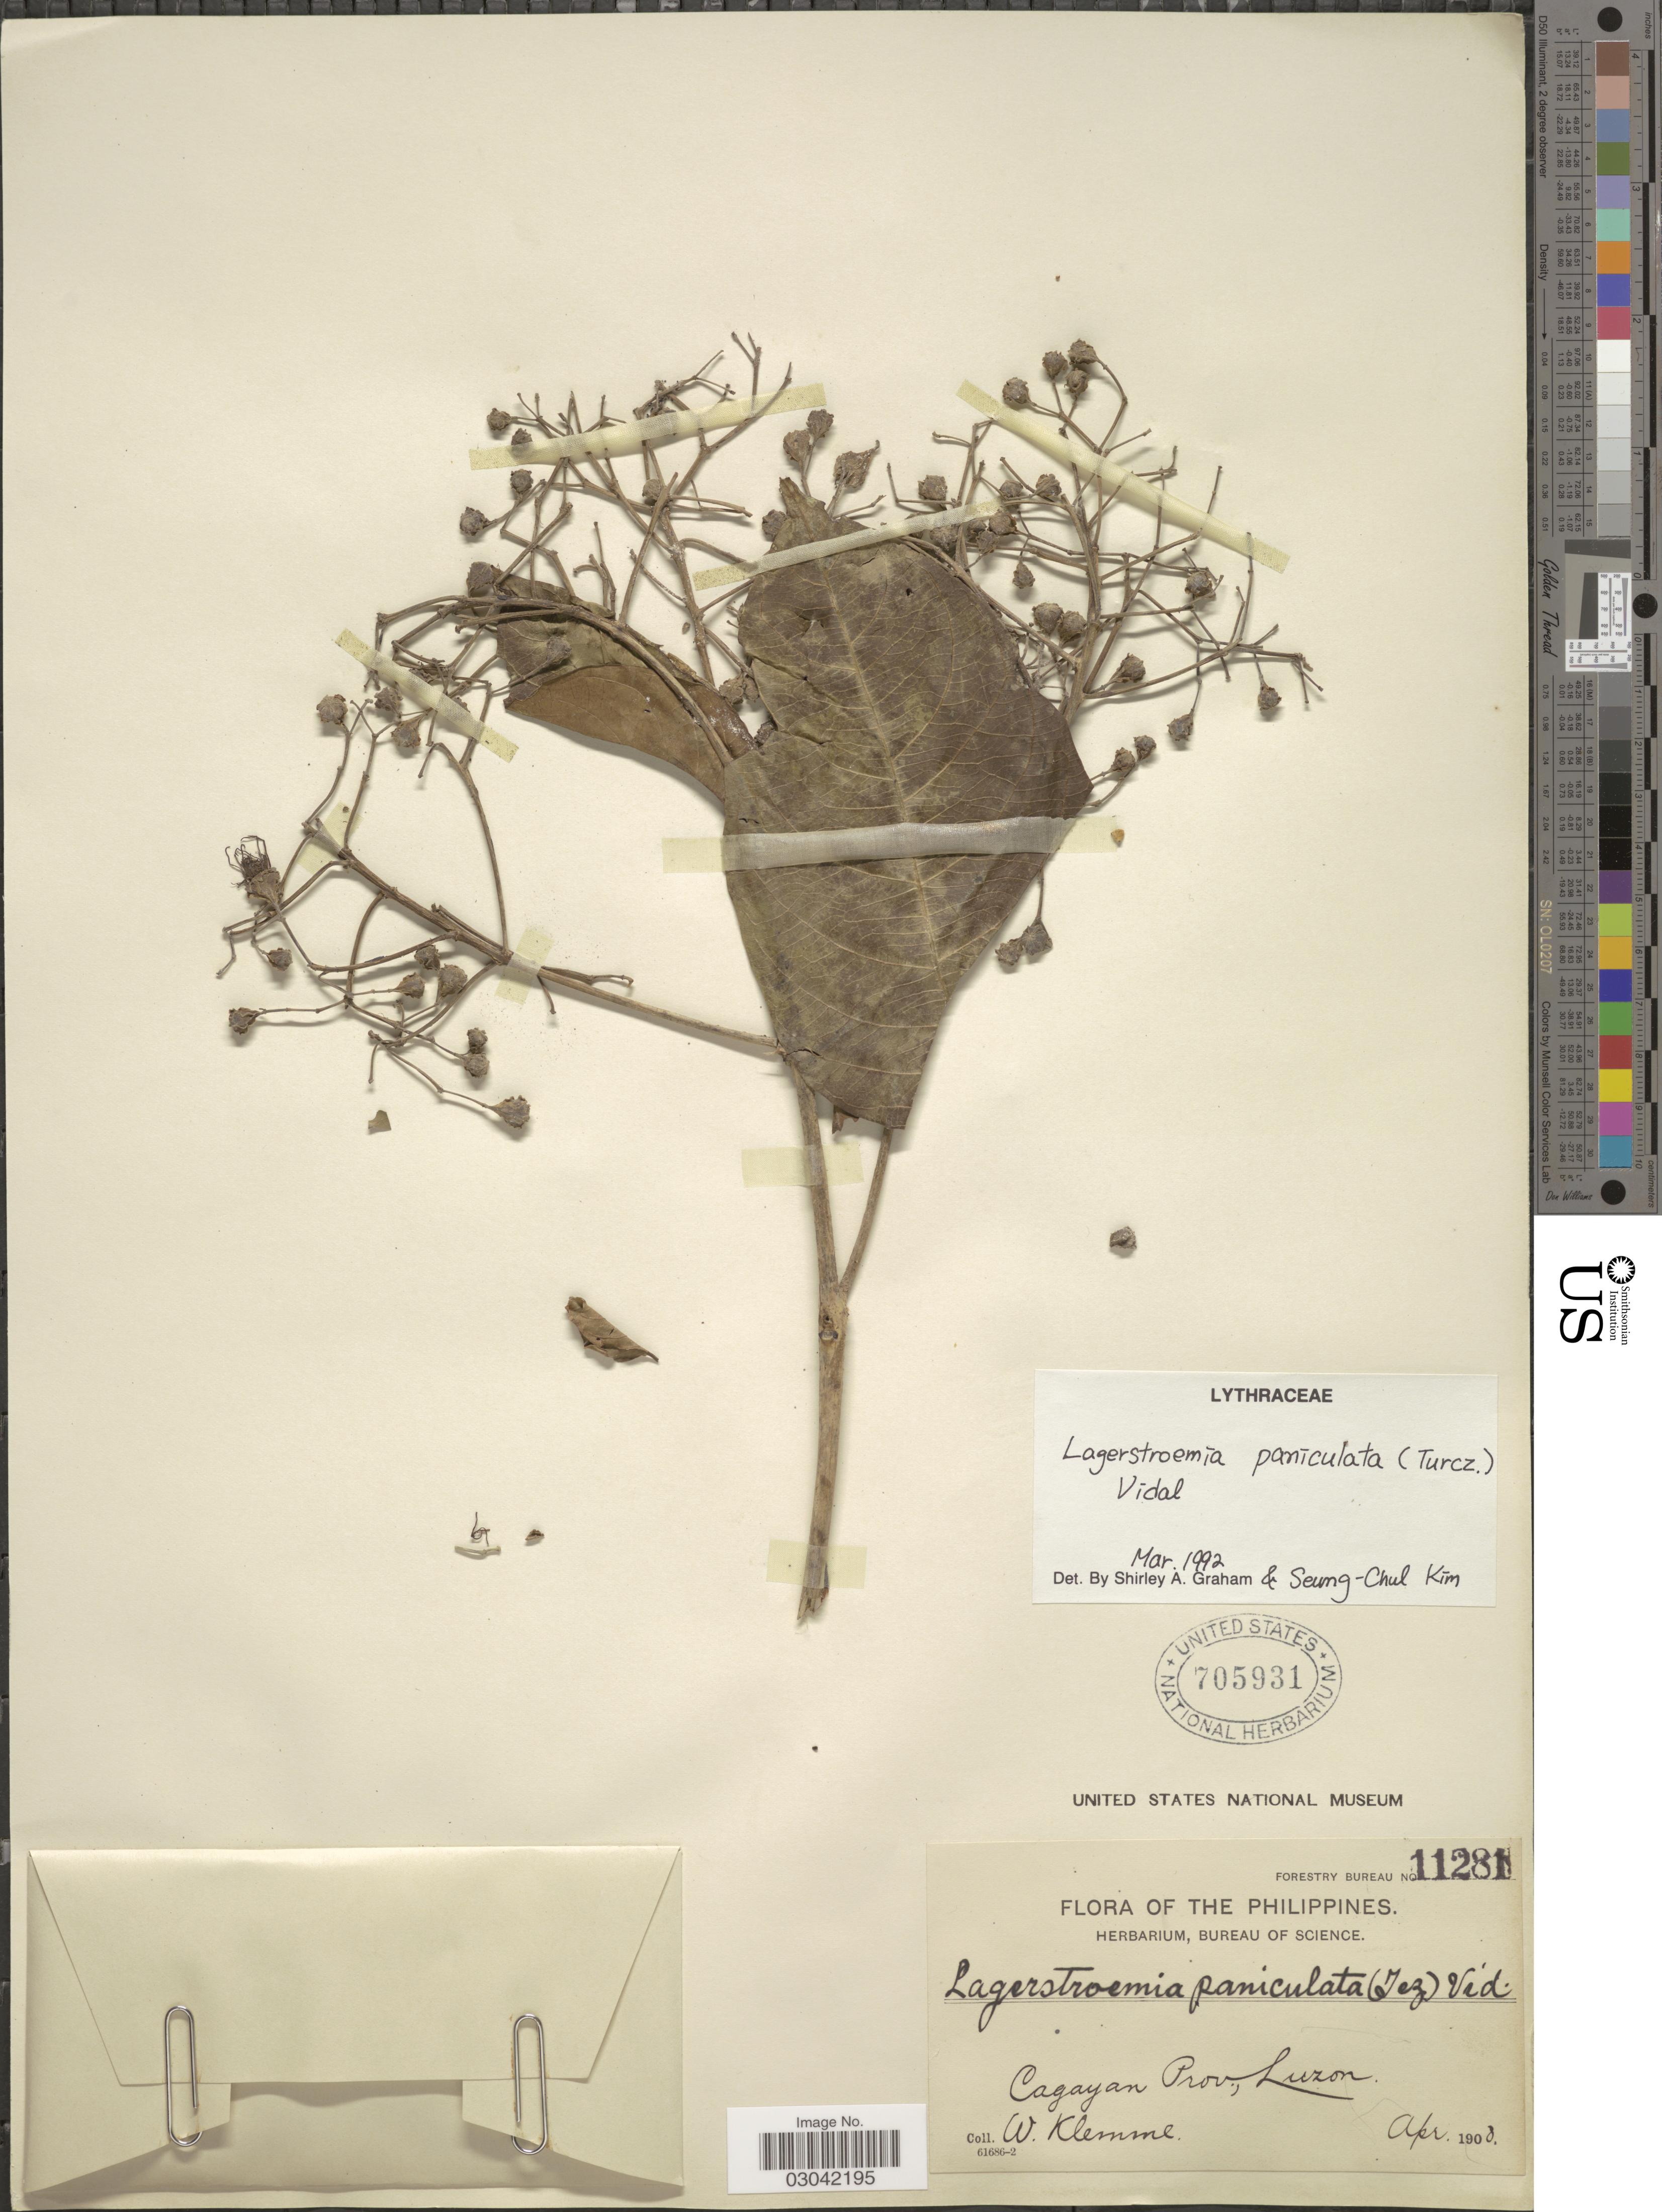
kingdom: Plantae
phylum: Tracheophyta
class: Magnoliopsida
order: Myrtales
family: Lythraceae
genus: Lagerstroemia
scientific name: Lagerstroemia paniculata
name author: (Turcz.) S. Vidal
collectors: W. Klemme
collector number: Forestry Bureau 11281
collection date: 1900-04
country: Philippines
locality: Cagayan Prov., Luzon.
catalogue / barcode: US 705931